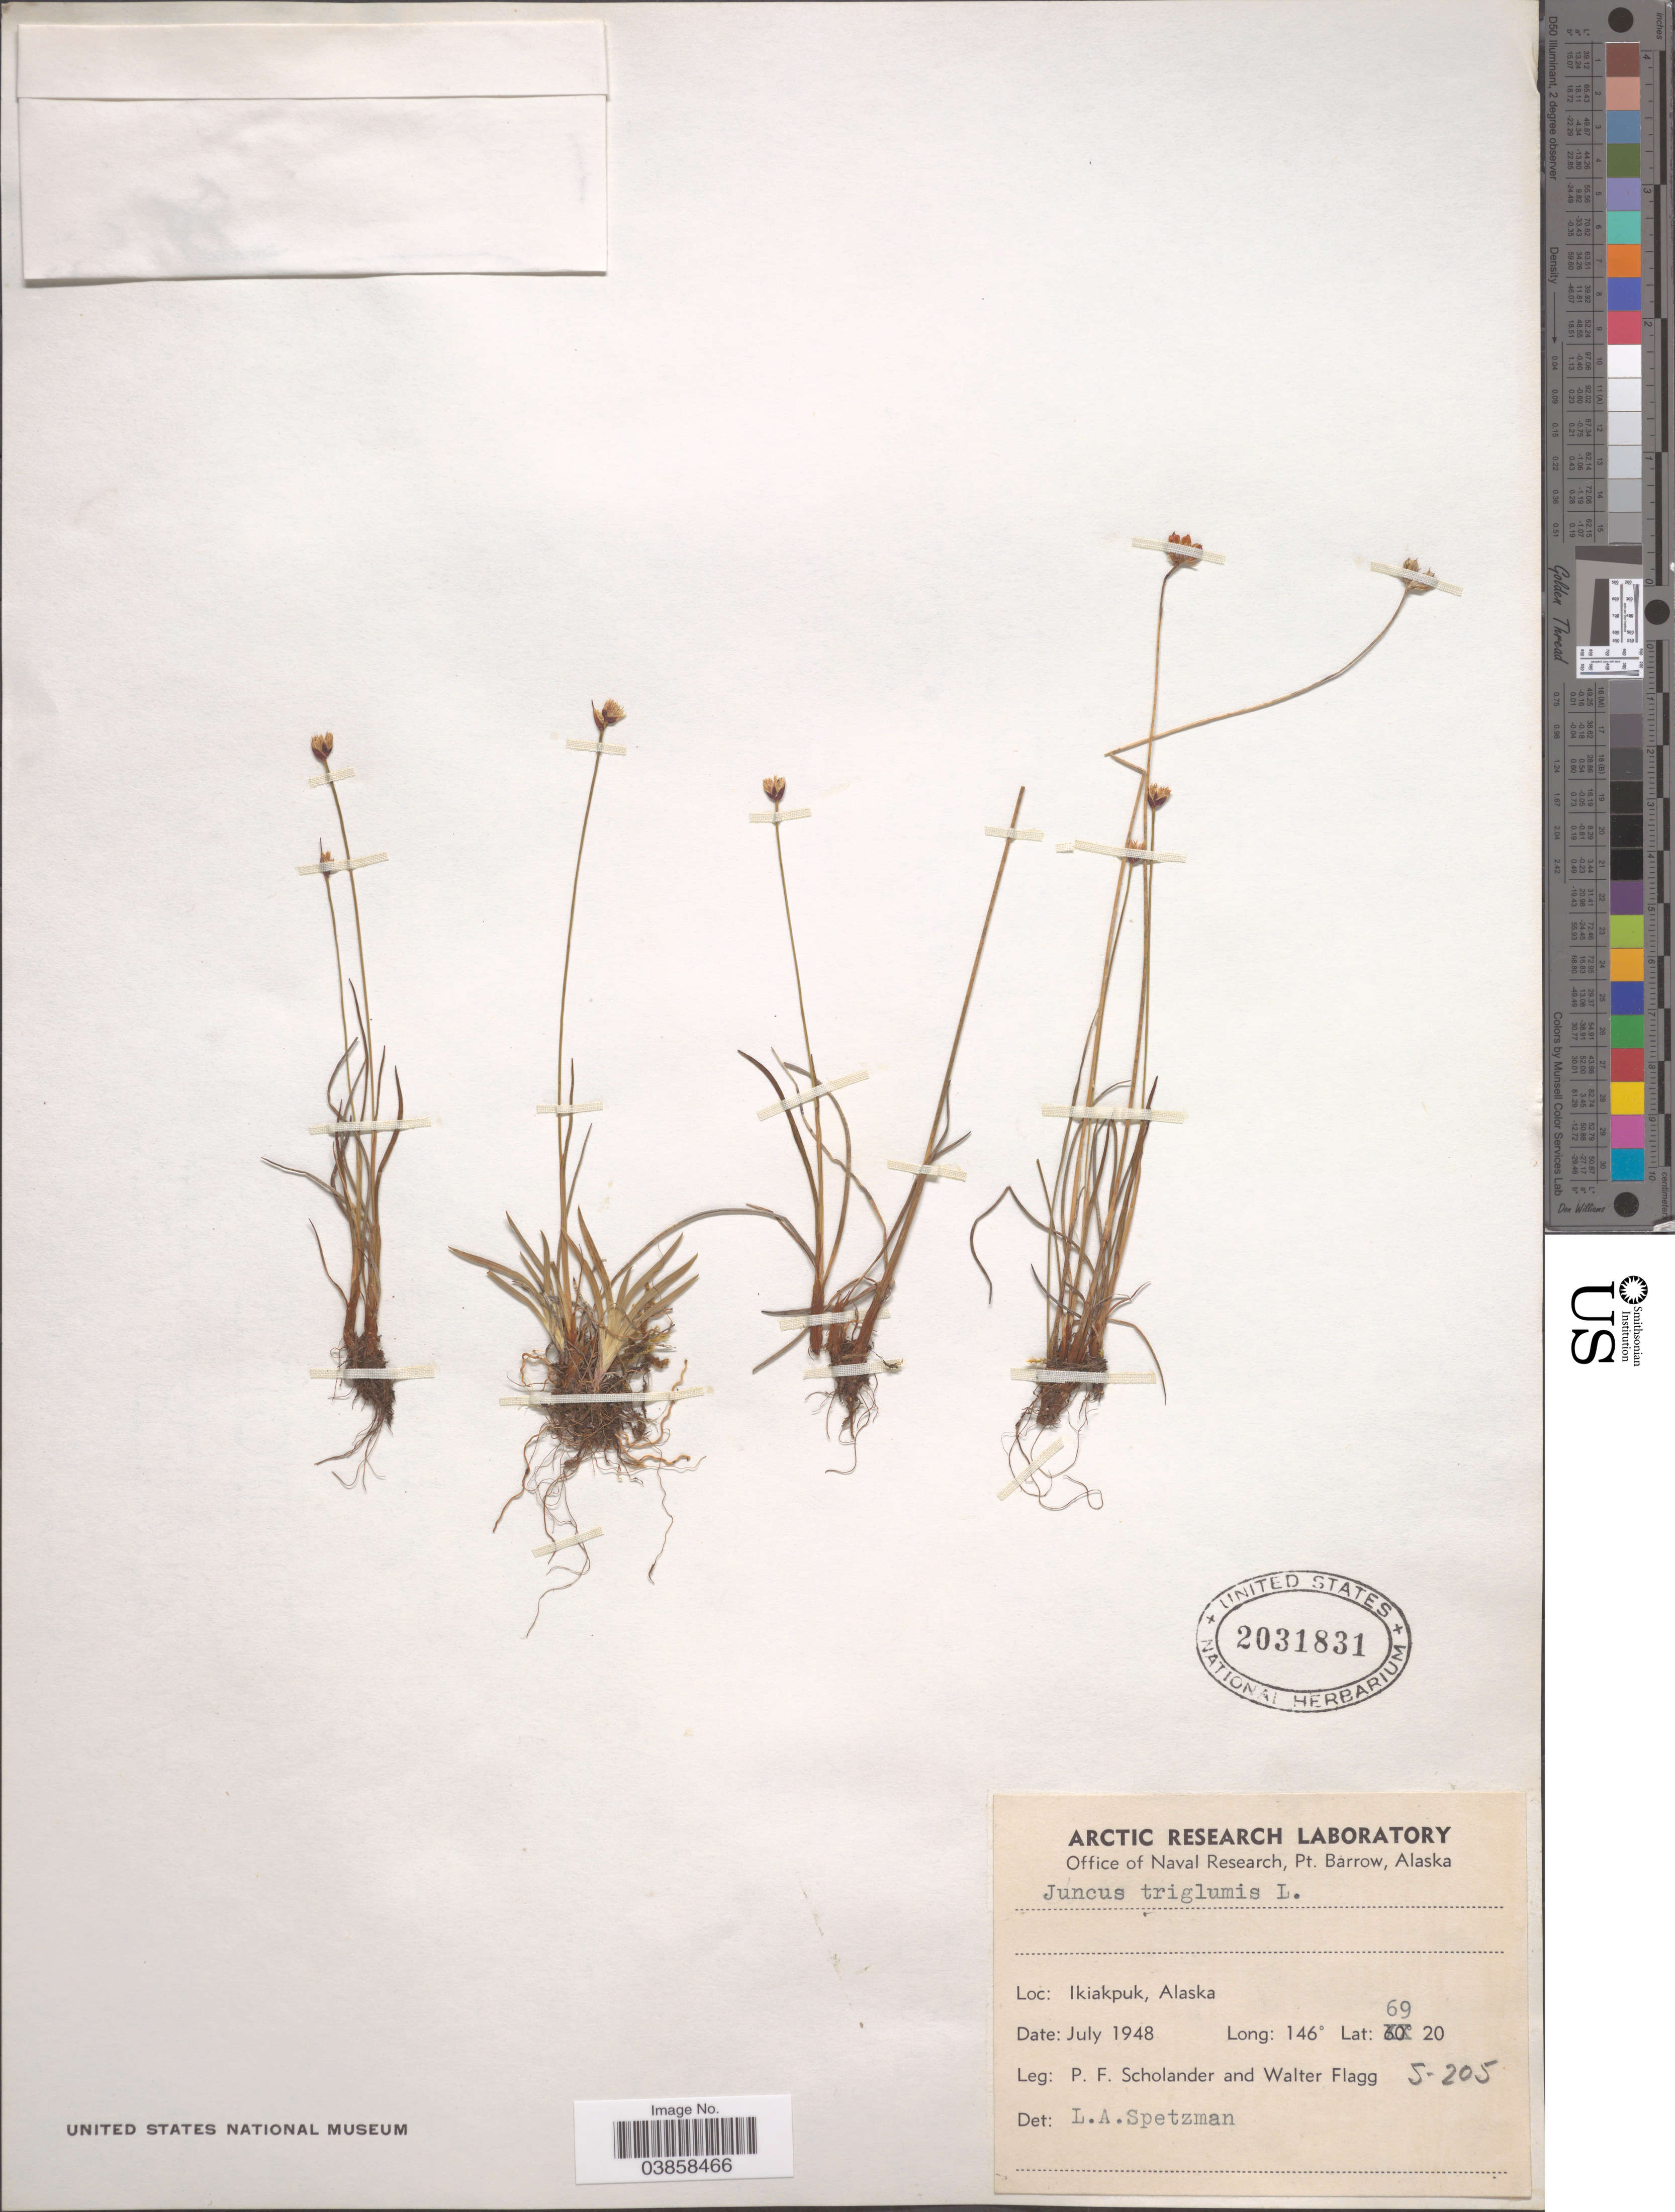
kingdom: Plantae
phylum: Tracheophyta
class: Liliopsida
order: Poales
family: Juncaceae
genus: Juncus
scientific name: Juncus triglumis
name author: L.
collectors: P. Scholander & W. Flagg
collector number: S-205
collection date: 1948-07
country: United States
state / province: Alaska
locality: Ikiakpuk.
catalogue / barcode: US 2031831